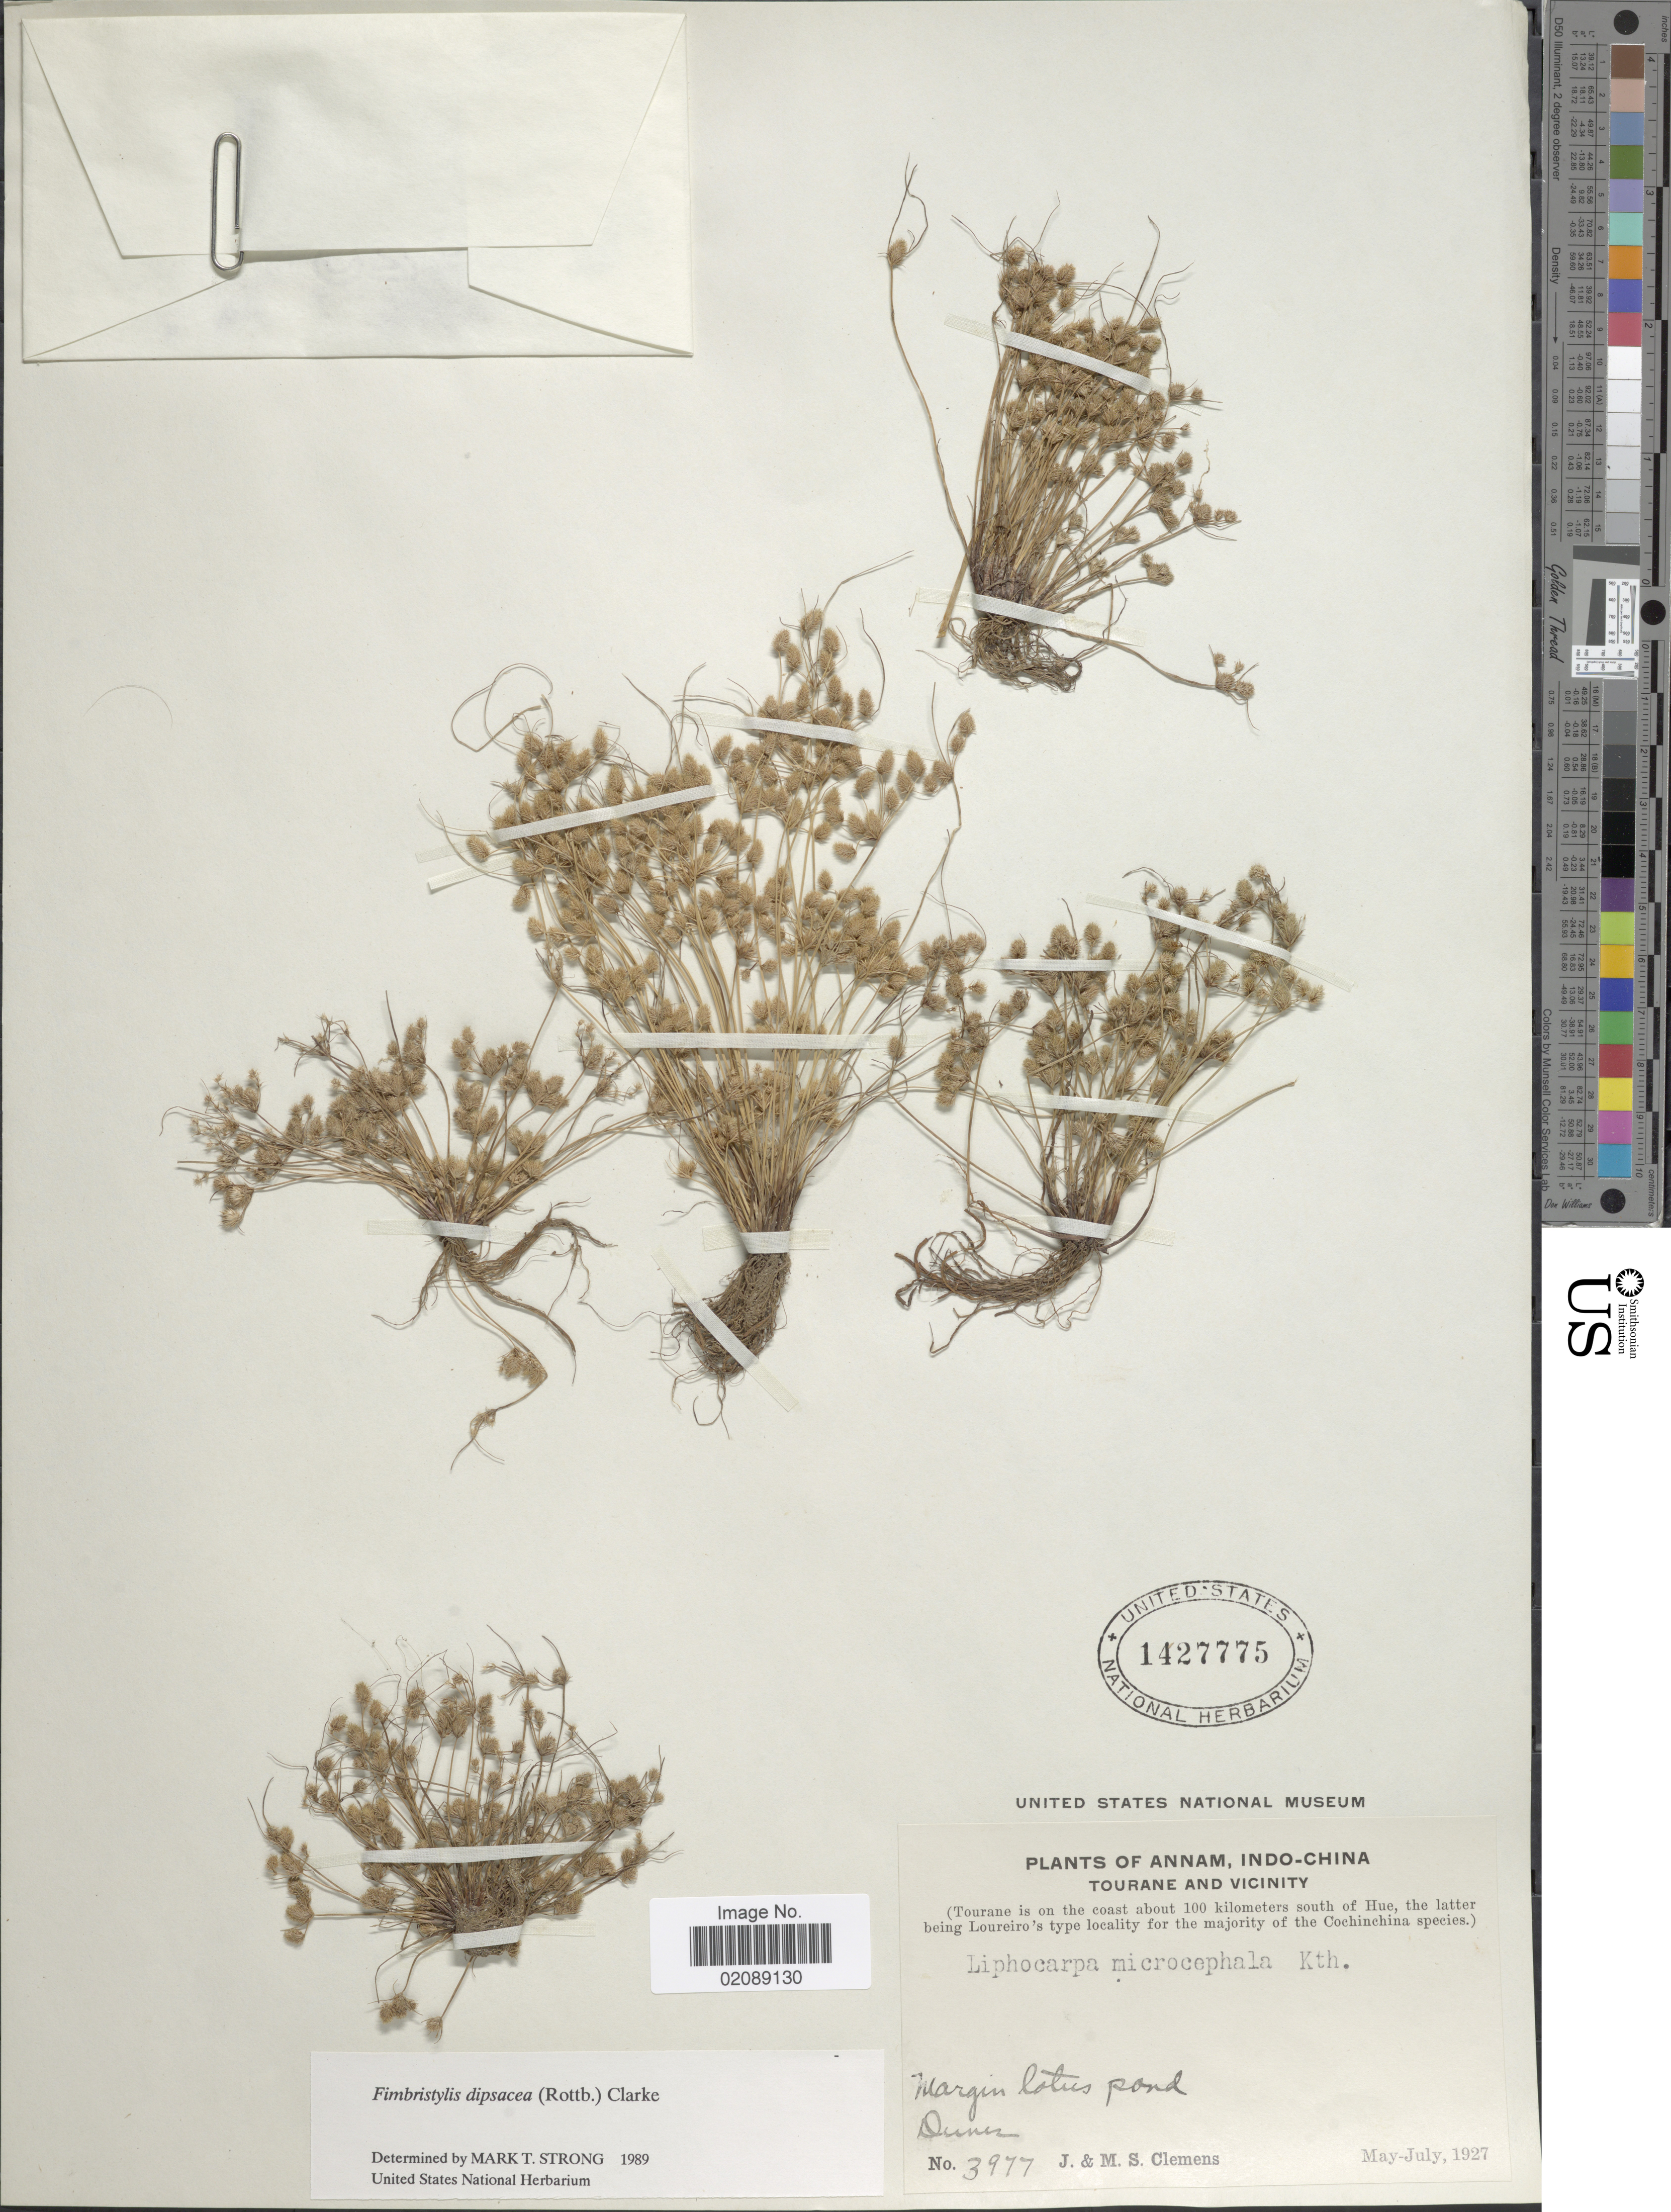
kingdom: Plantae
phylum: Tracheophyta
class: Liliopsida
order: Poales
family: Cyperaceae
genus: Fimbristylis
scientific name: Fimbristylis dipsacea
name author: (Rottb.) C.B. Clarke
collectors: J. Clemens & M. S. Clemens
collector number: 3977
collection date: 1927-05/1927-07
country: Vietnam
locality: Annam, Indo-China Tourane and Vicinity (Tourane is on the coast about 100 kilometers south of Hue, the latter being Loureiro's type locality for the majority of the Cochinchina species) Dunes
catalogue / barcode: US 1427775